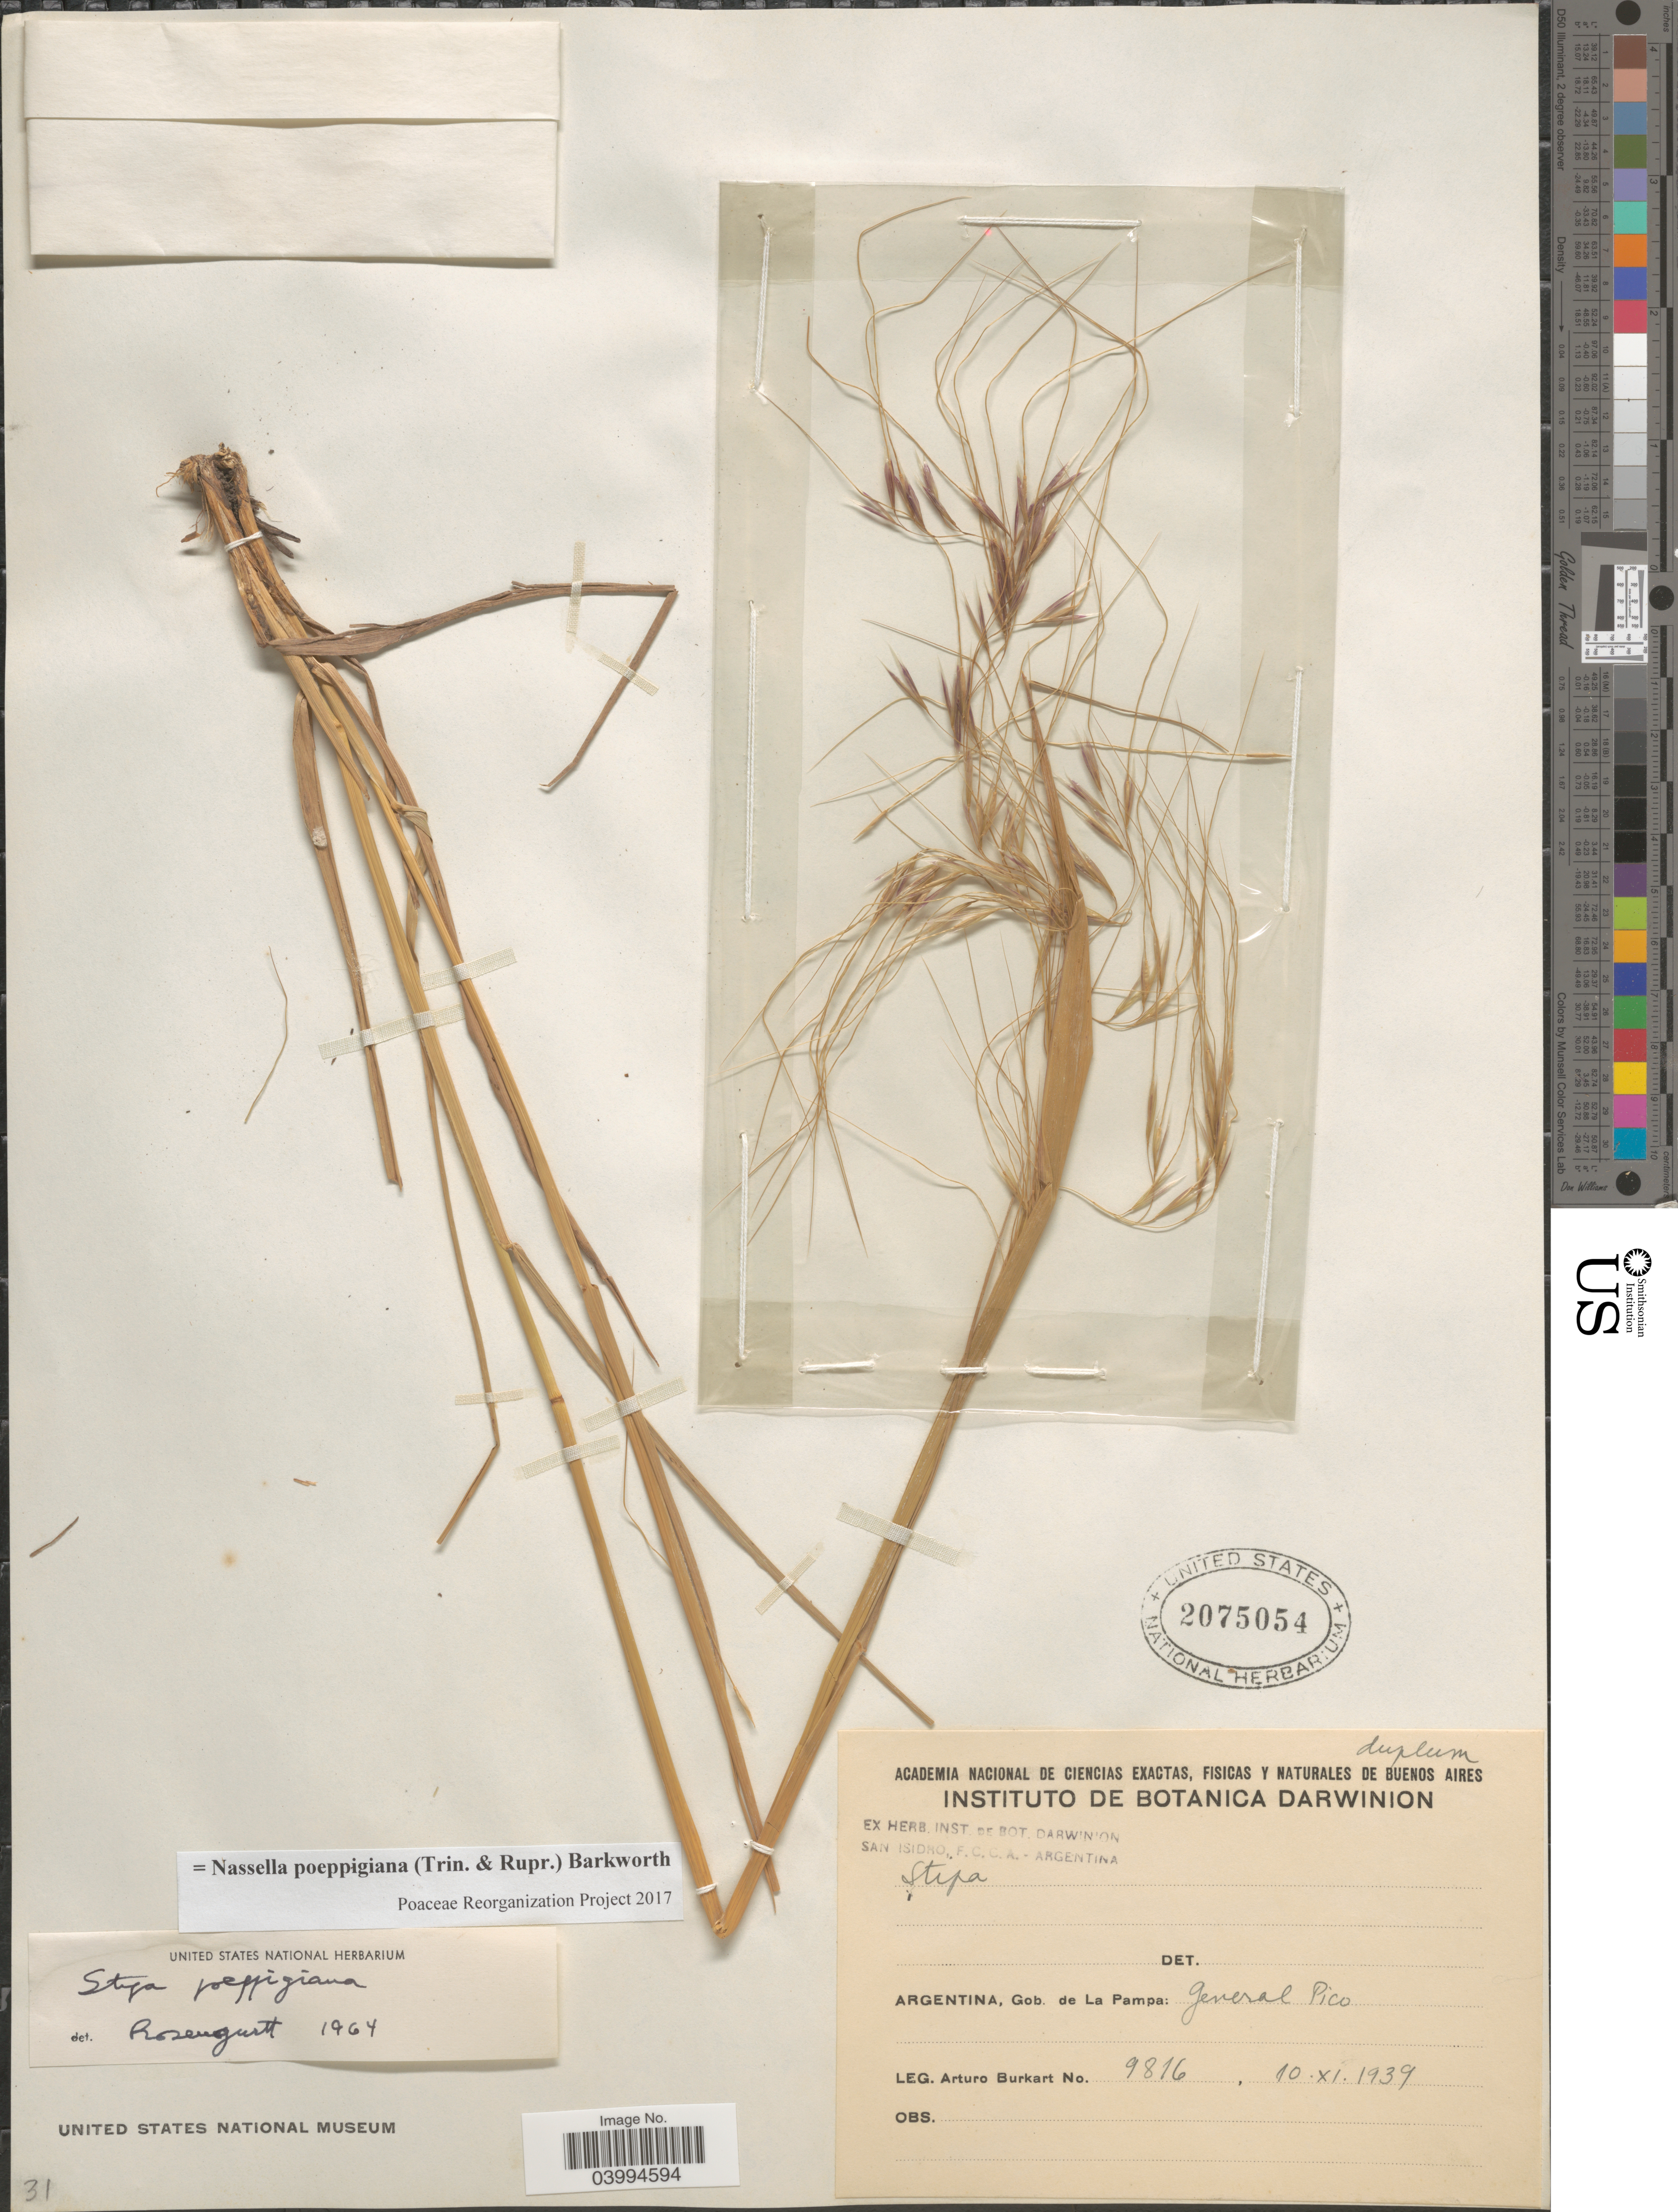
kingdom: Plantae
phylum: Tracheophyta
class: Liliopsida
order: Poales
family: Poaceae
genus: Nassella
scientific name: Nassella poeppigiana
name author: (Trin. & Rupr.) Barkworth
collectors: A. E. Burkart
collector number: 9816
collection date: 1939-11-10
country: Argentina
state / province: La Pampa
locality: Gob. de La Pampa: General Pico.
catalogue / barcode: US 2075054